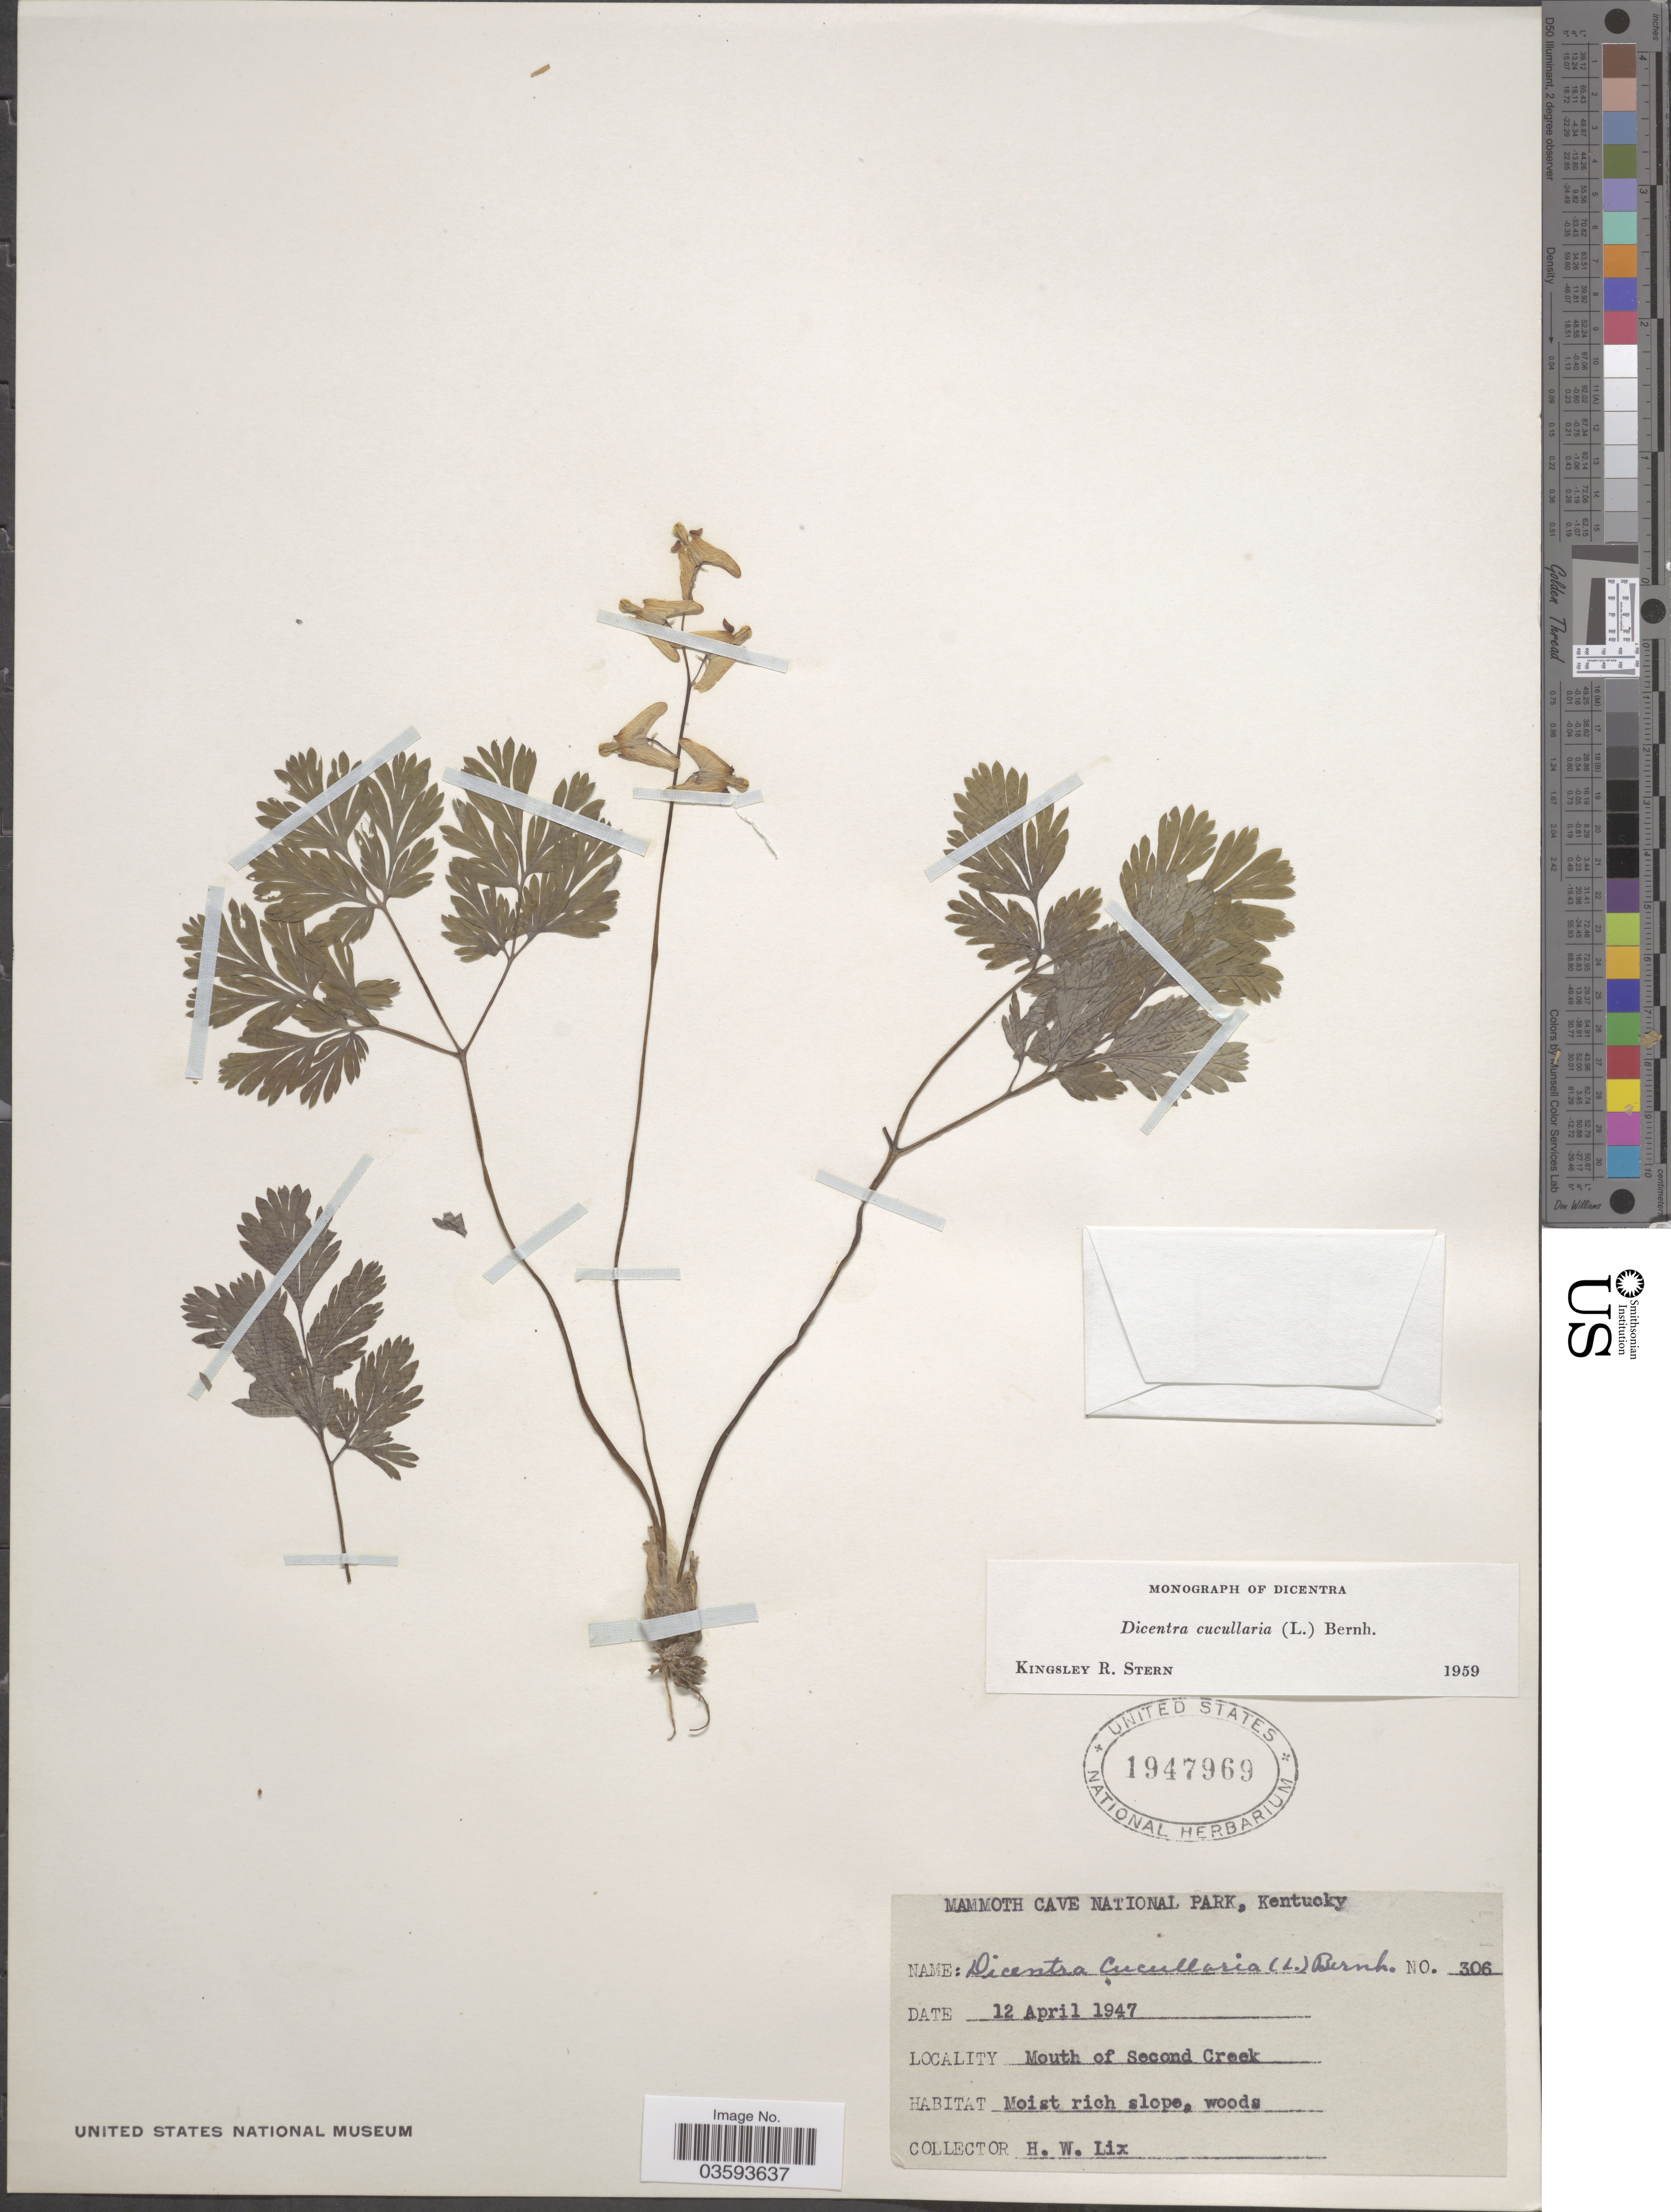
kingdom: Plantae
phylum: Tracheophyta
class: Magnoliopsida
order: Ranunculales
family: Papaveraceae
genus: Dicentra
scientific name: Dicentra cucullaria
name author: (L.) Bernh.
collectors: H. W. Lix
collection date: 1947-04-12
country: United States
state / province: Kentucky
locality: Mammoth Cave National Park. Mouth of Second Creek.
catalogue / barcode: US 1947969